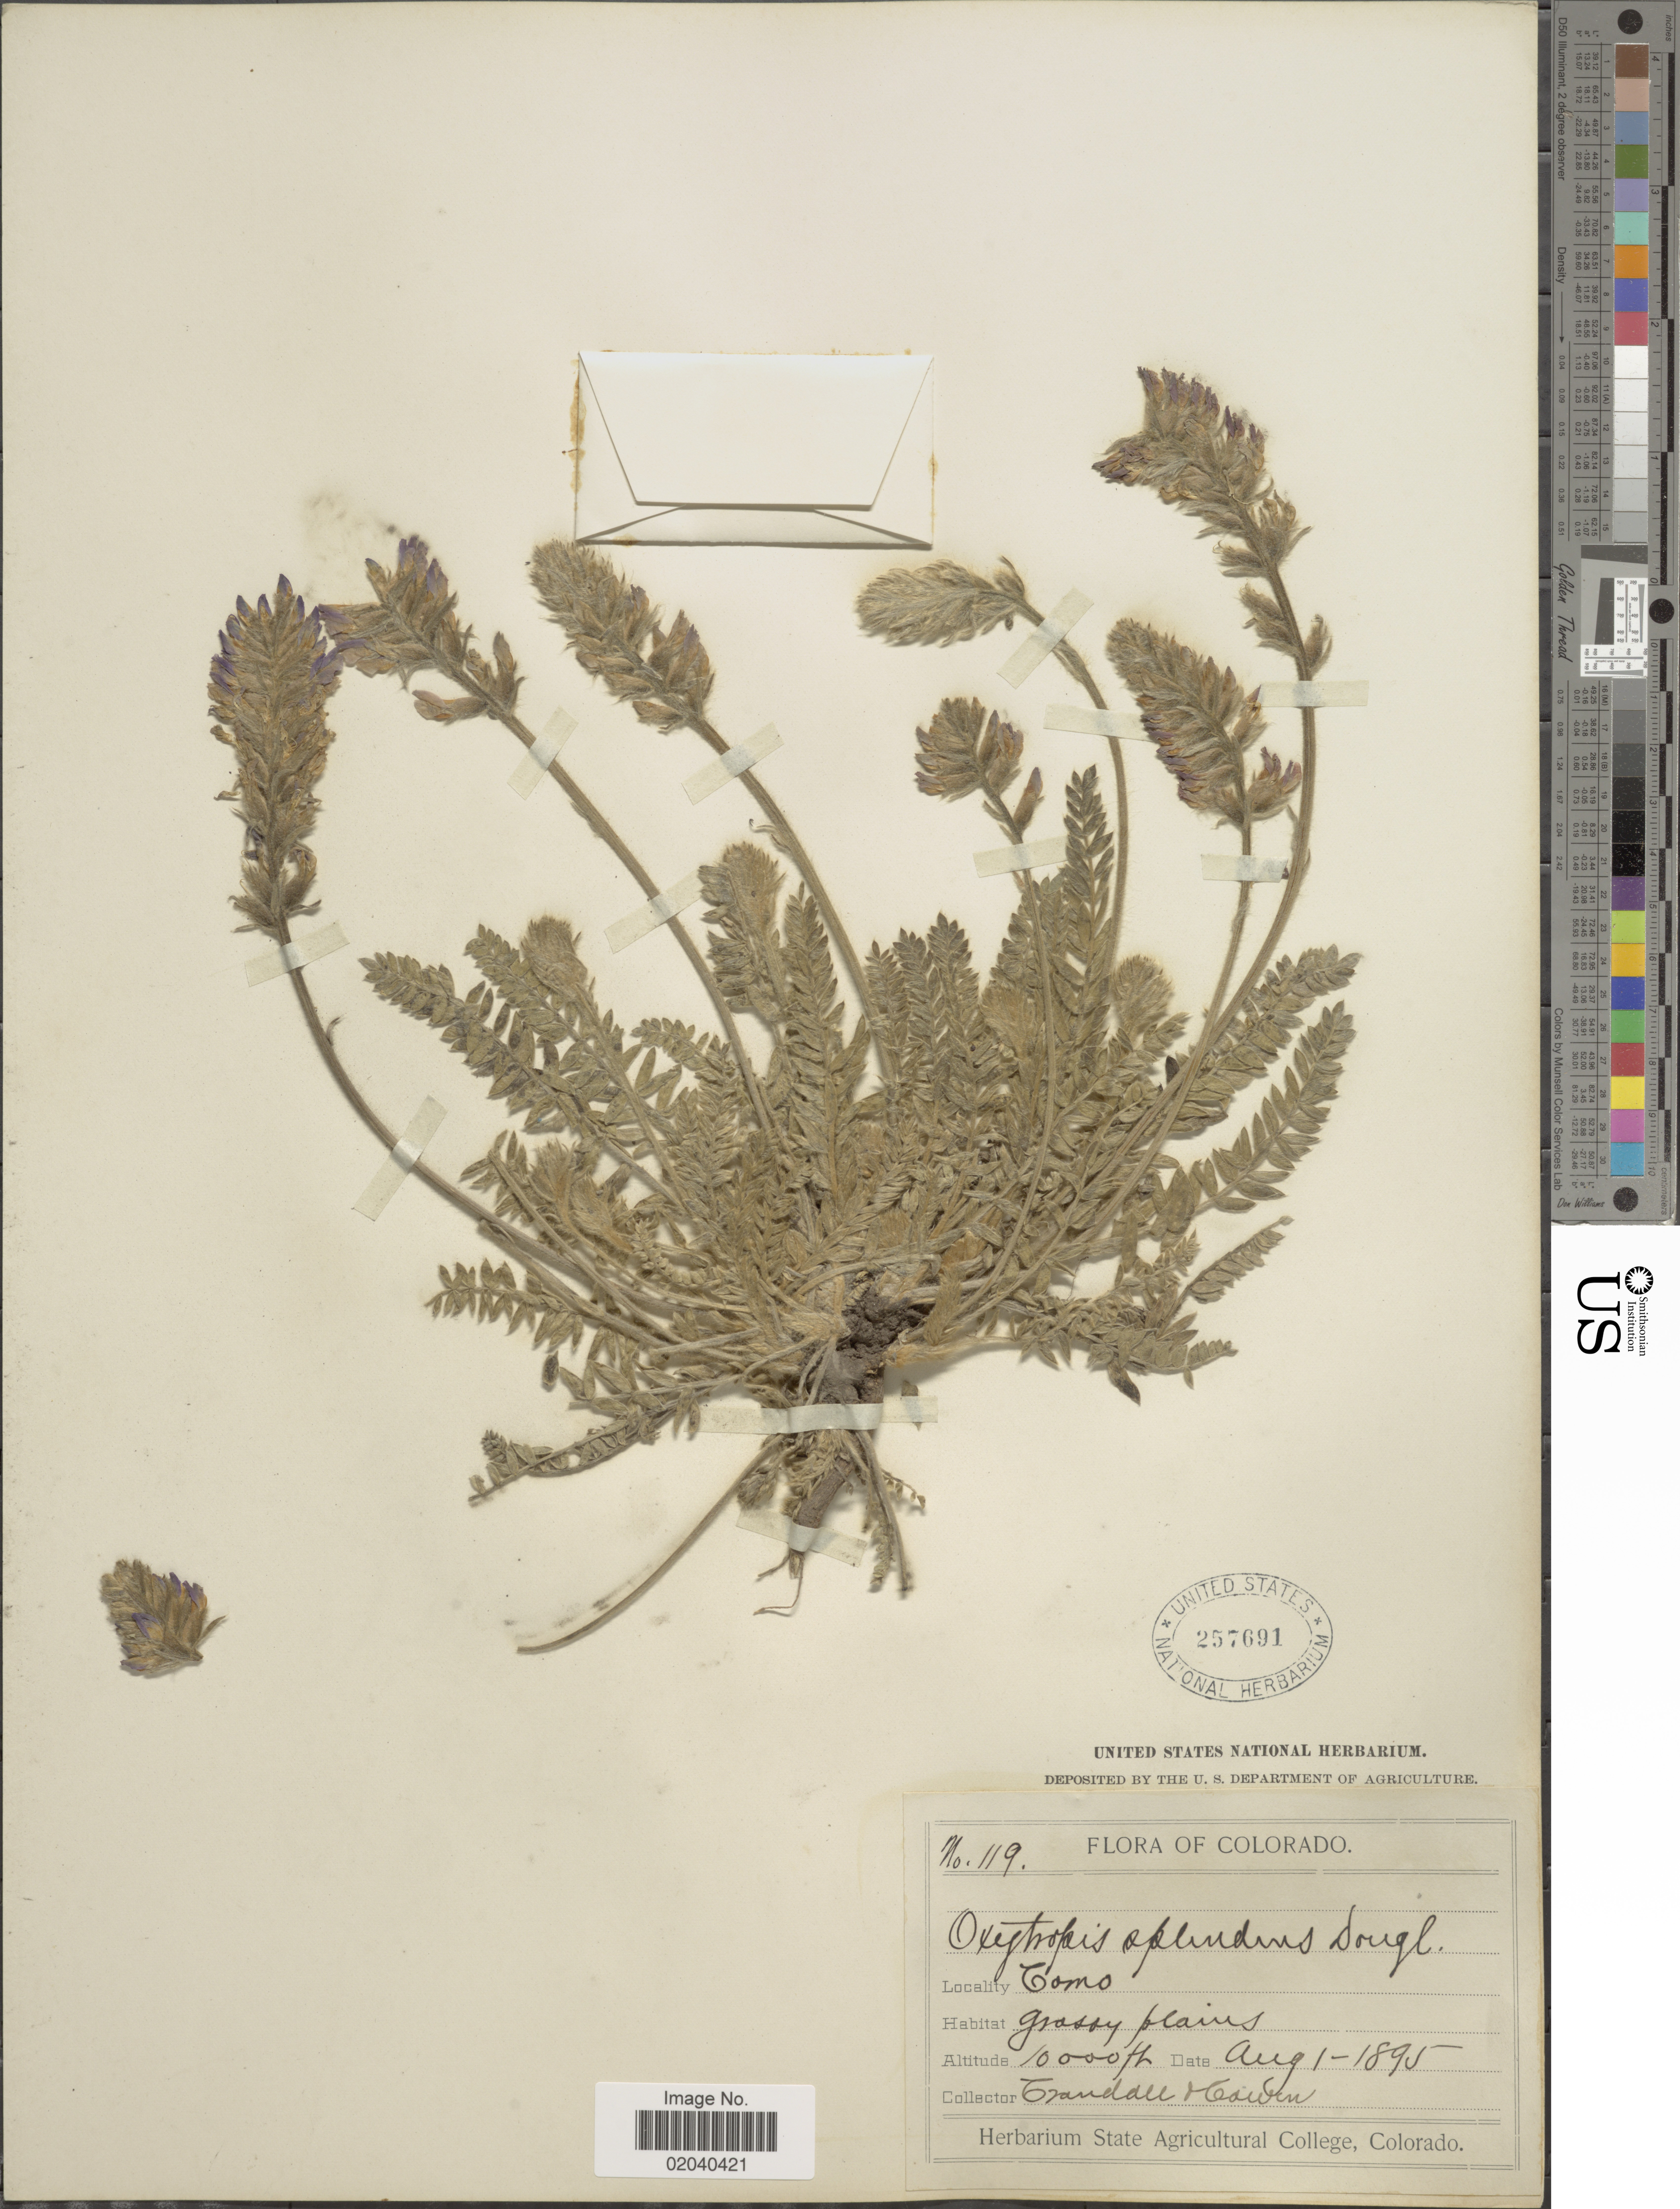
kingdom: Plantae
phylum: Tracheophyta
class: Magnoliopsida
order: Fabales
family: Fabaceae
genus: Oxytropis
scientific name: Oxytropis splendens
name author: Douglas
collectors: -. Crandall & -. Cowen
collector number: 119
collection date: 1895-08-01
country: United States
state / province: Colorado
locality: Como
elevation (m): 3048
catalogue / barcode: US 257691